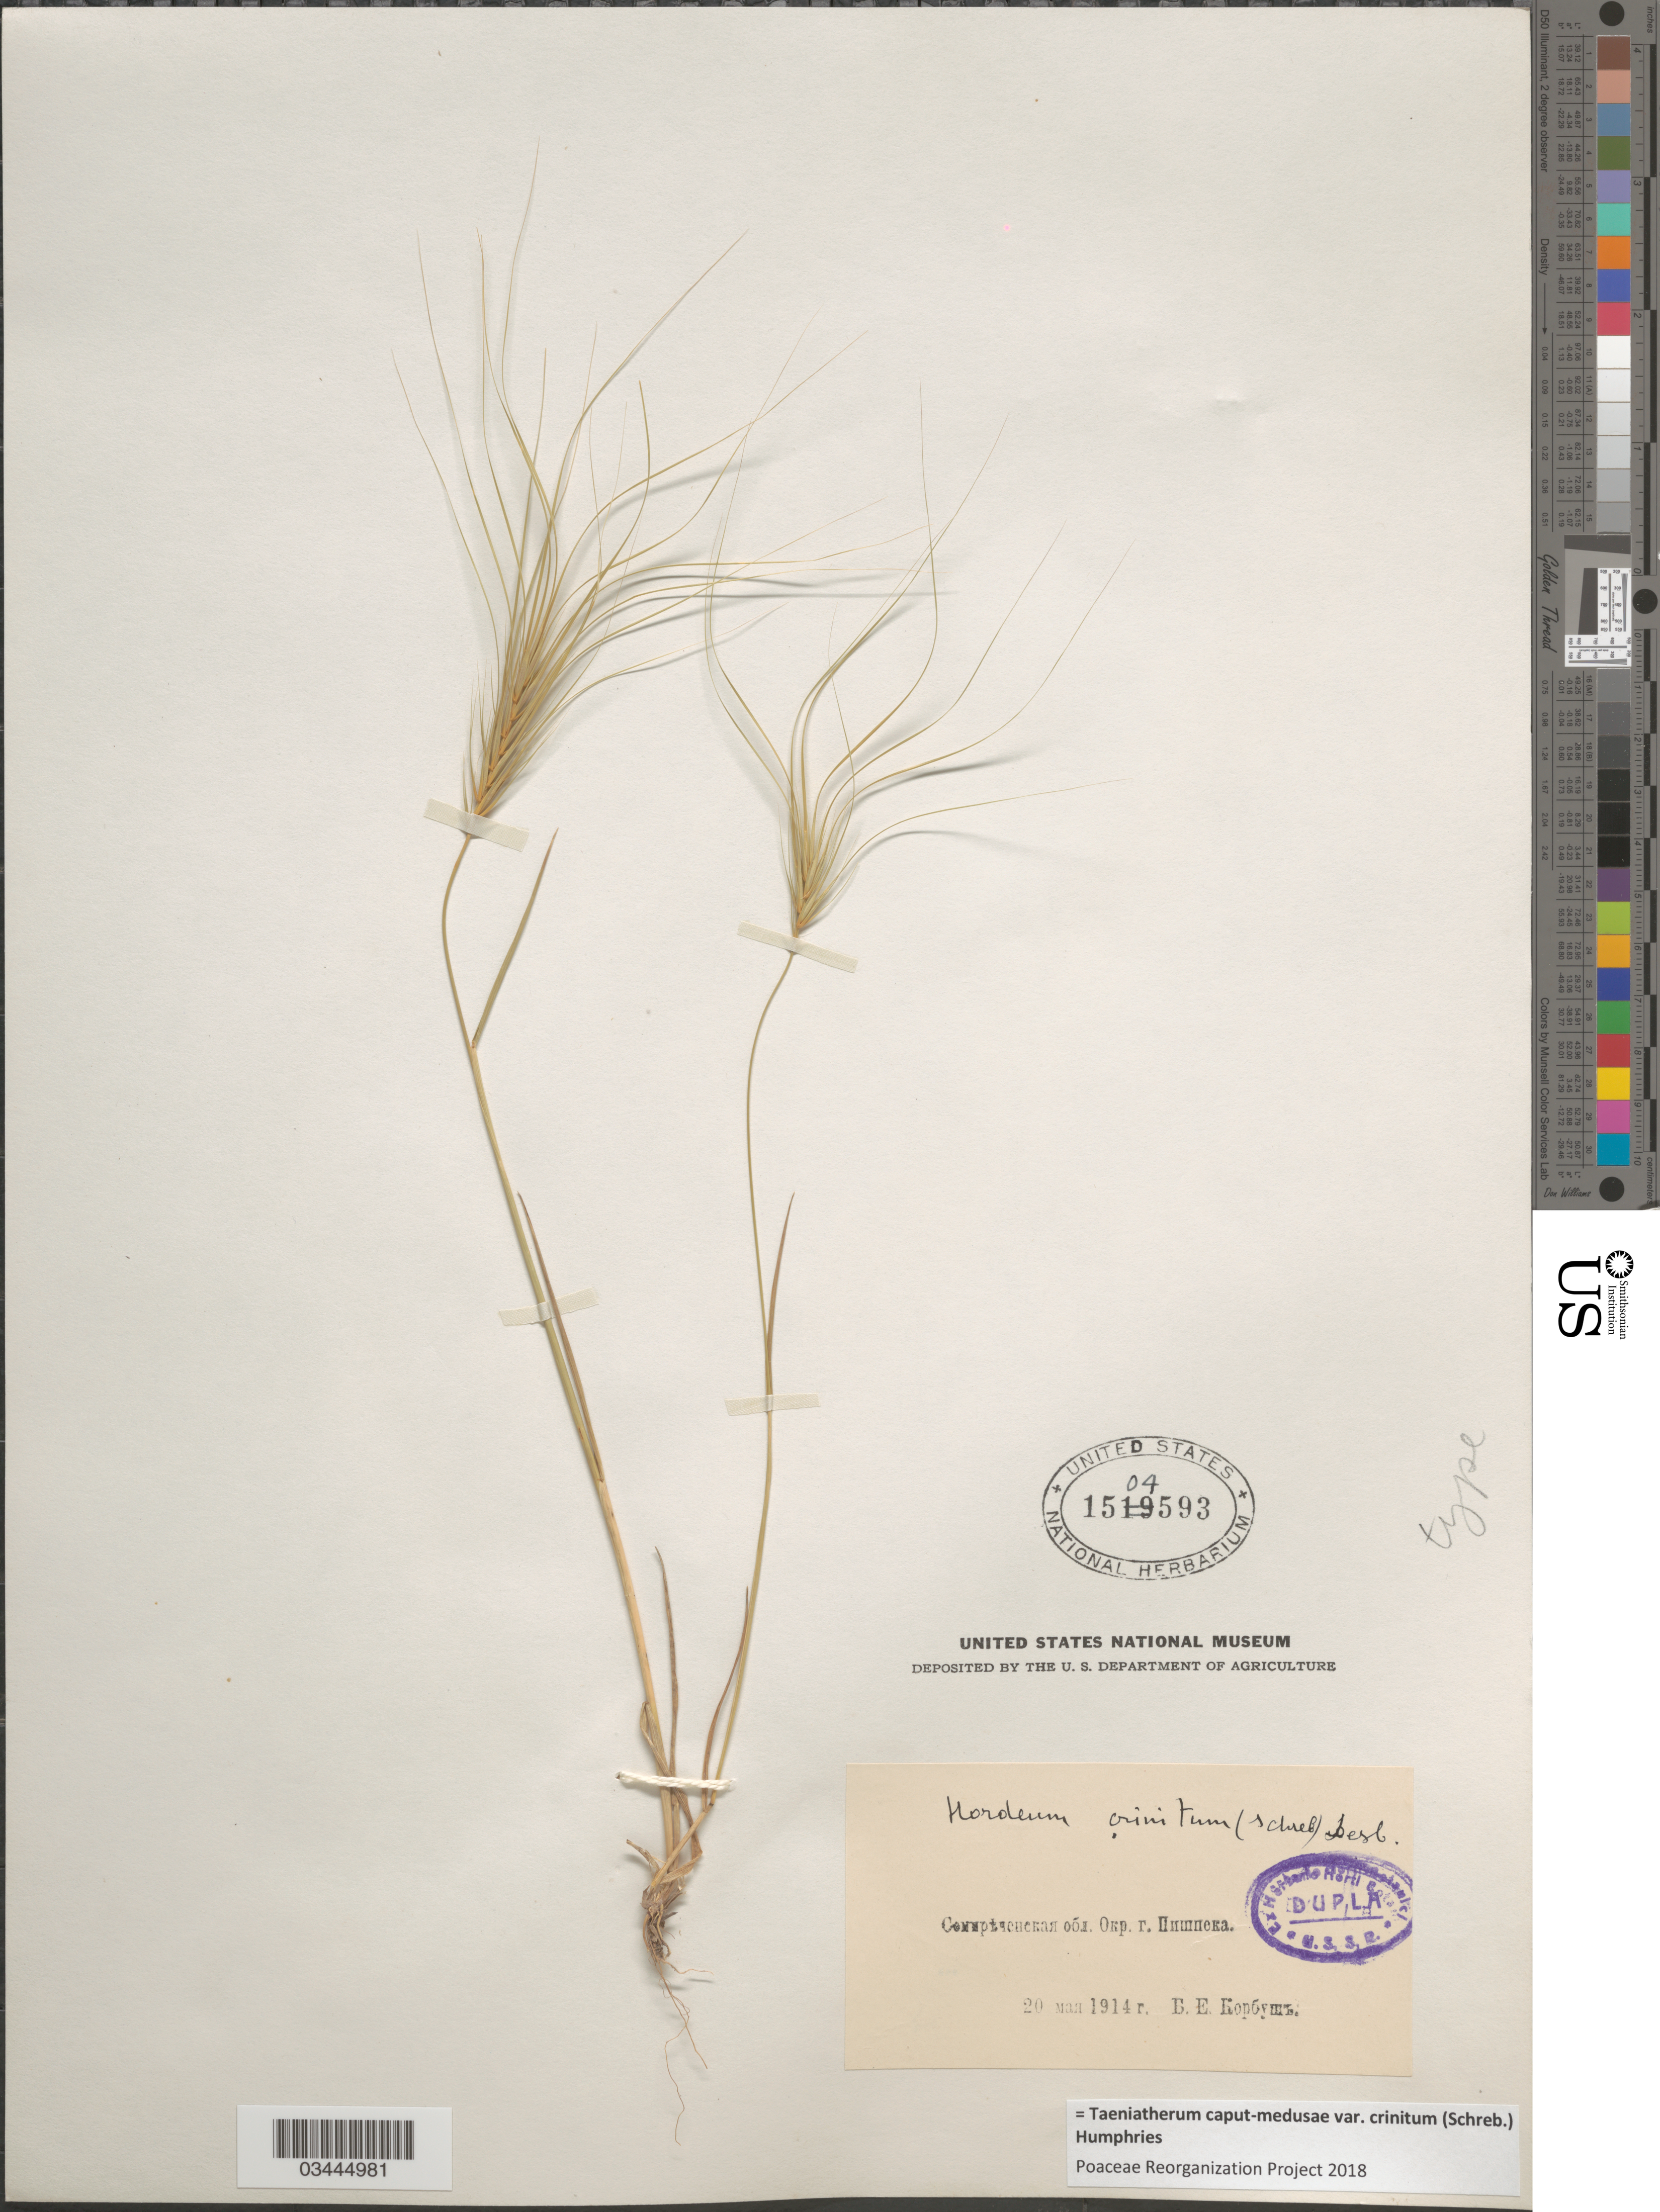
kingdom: Plantae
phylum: Tracheophyta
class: Liliopsida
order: Poales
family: Poaceae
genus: Taeniatherum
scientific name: Taeniatherum caput-medusae var. crinitum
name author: (Schreb.) Humphries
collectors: Korbush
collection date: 1914-05-20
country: Kyrgyzstan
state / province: Bishkek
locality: Vicinity of Bishkek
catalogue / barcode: US 1504593